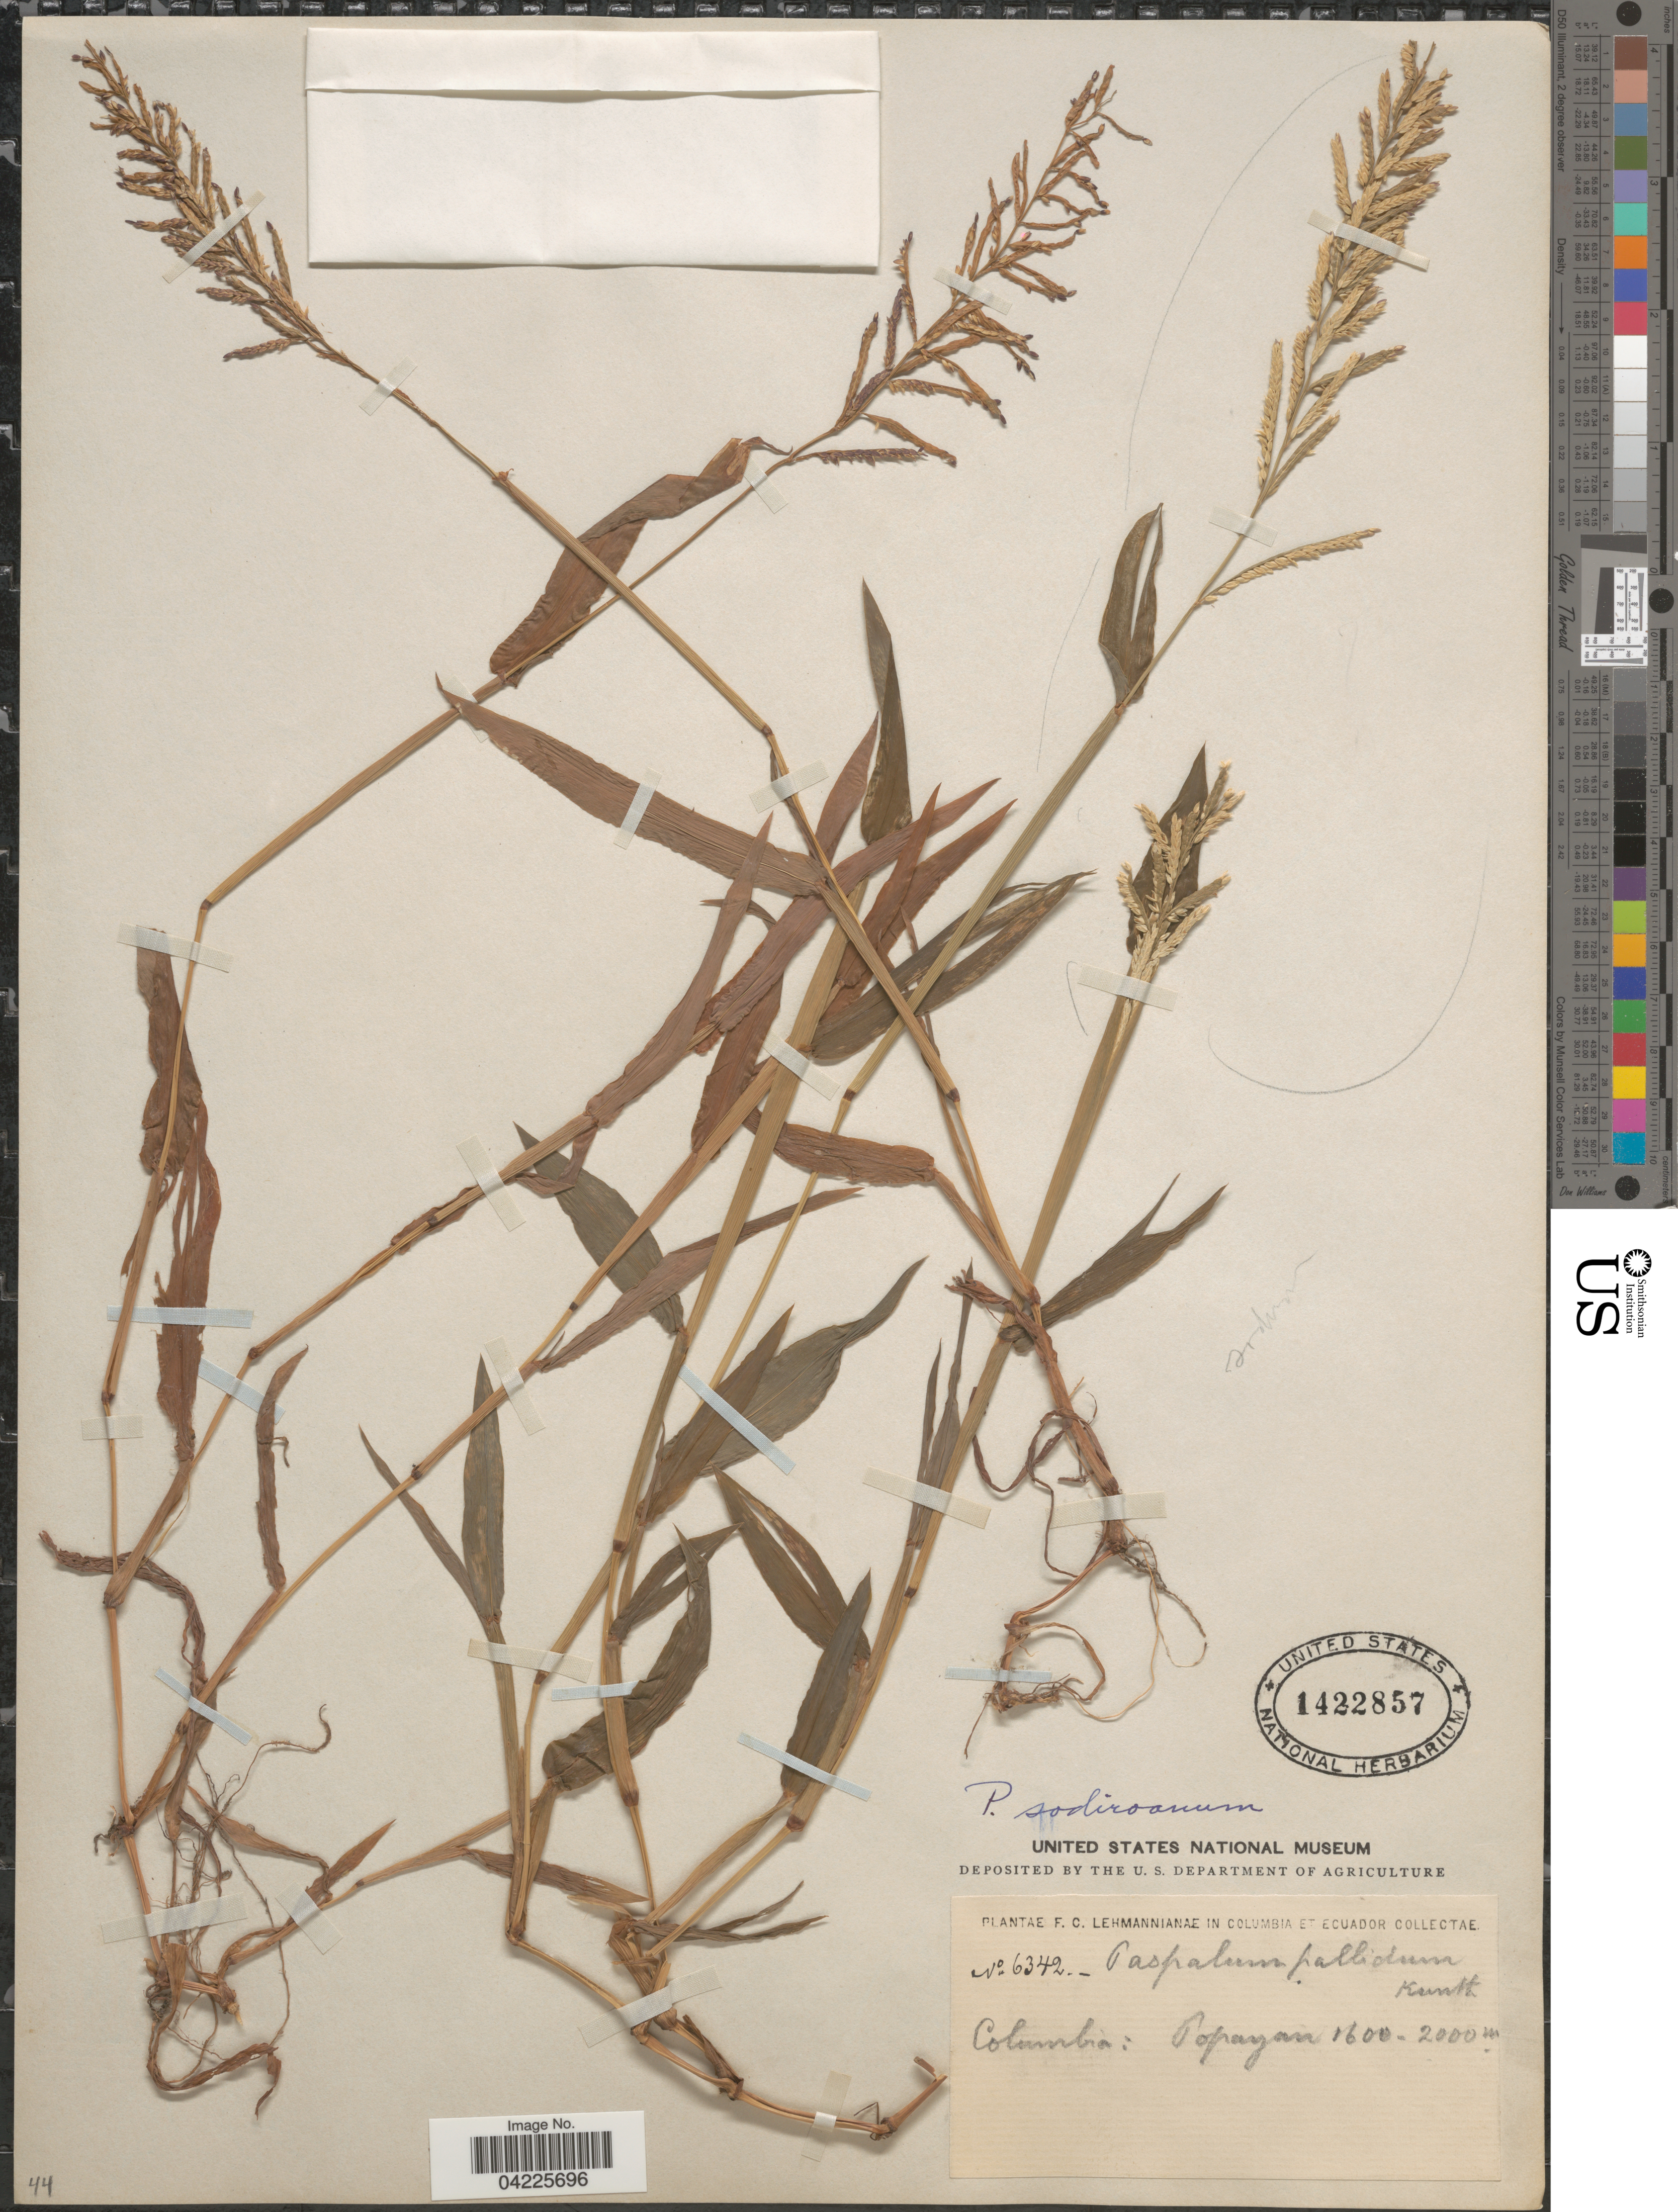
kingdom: Plantae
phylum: Tracheophyta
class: Liliopsida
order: Poales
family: Poaceae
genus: Paspalum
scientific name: Paspalum sodiroanum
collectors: F. C. Lehmann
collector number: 6342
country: Colombia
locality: Popayan.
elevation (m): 1600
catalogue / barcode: US 1422857